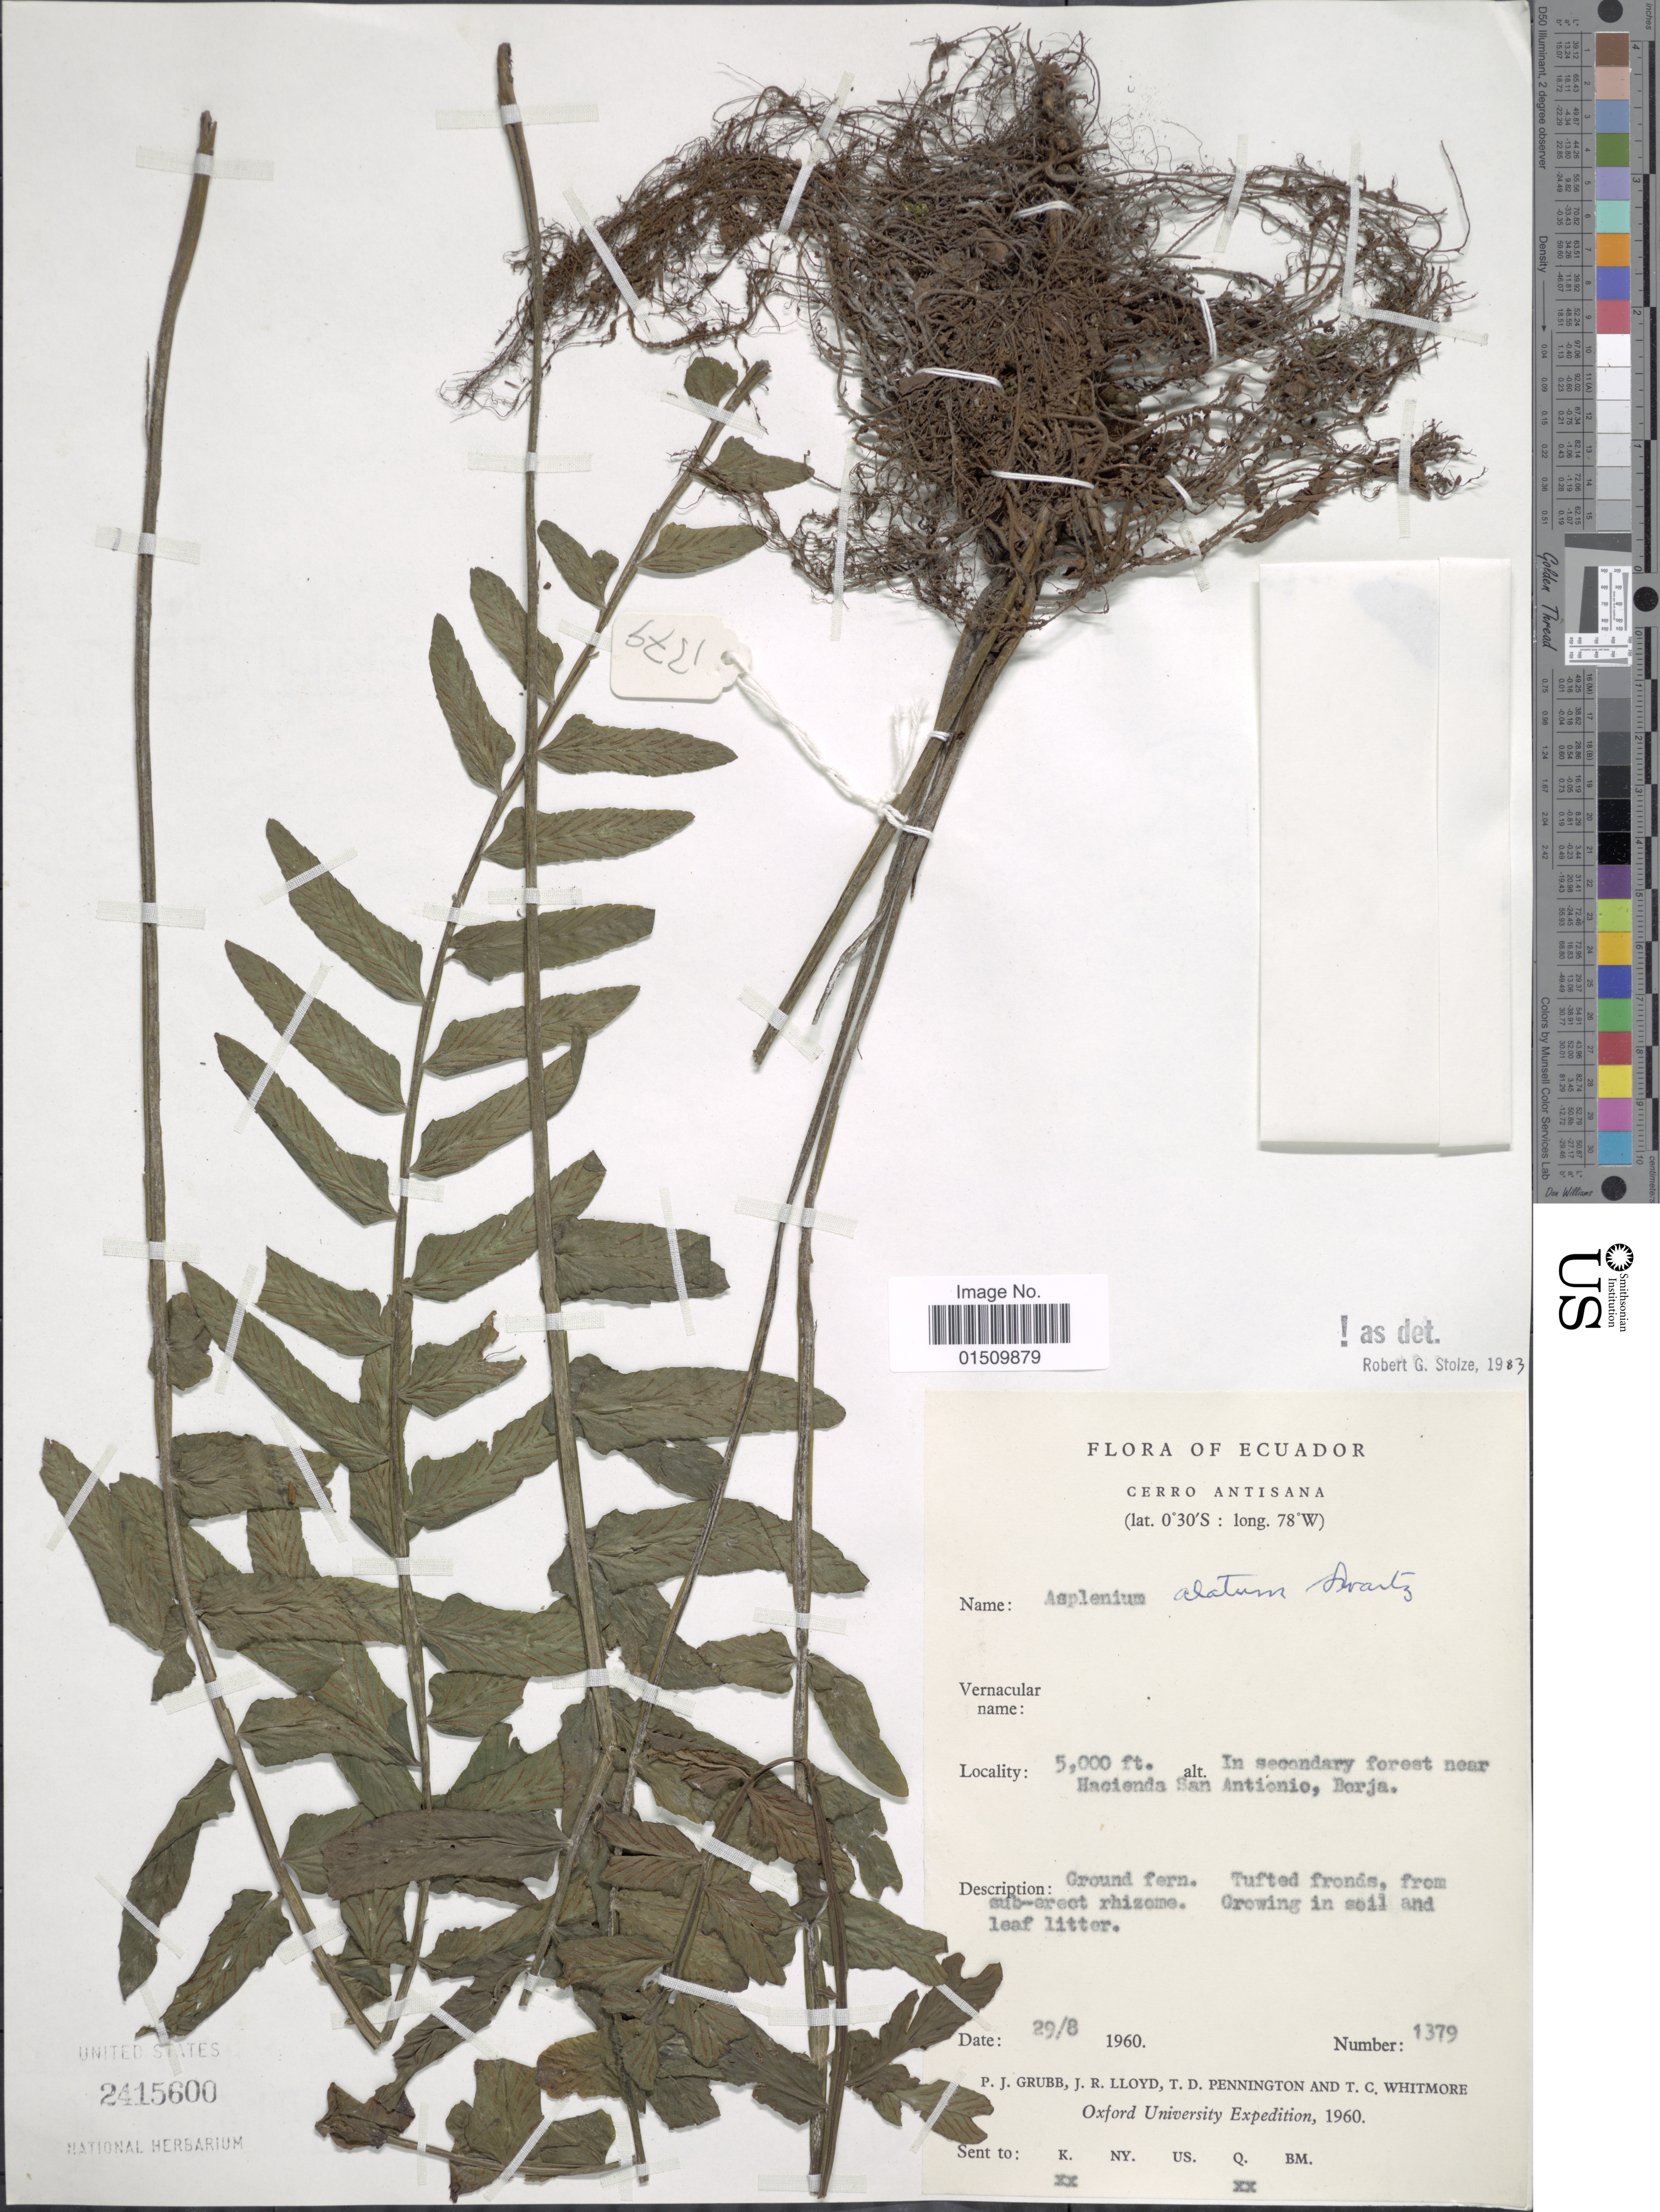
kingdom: Plantae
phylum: Tracheophyta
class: Polypodiopsida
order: Polypodiales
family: Aspleniaceae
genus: Asplenium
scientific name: Asplenium alatum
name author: Humb. & Bonpl. ex Willd.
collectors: P. J. Grubb, J. R. Lloyd, T. D. Pennington & T. C. Whitmore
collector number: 1379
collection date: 1960-08-29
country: Ecuador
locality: Ecuador, Cerro Antisana, near Hacienda San Antionio, Borja.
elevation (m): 1524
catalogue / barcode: US 2415600